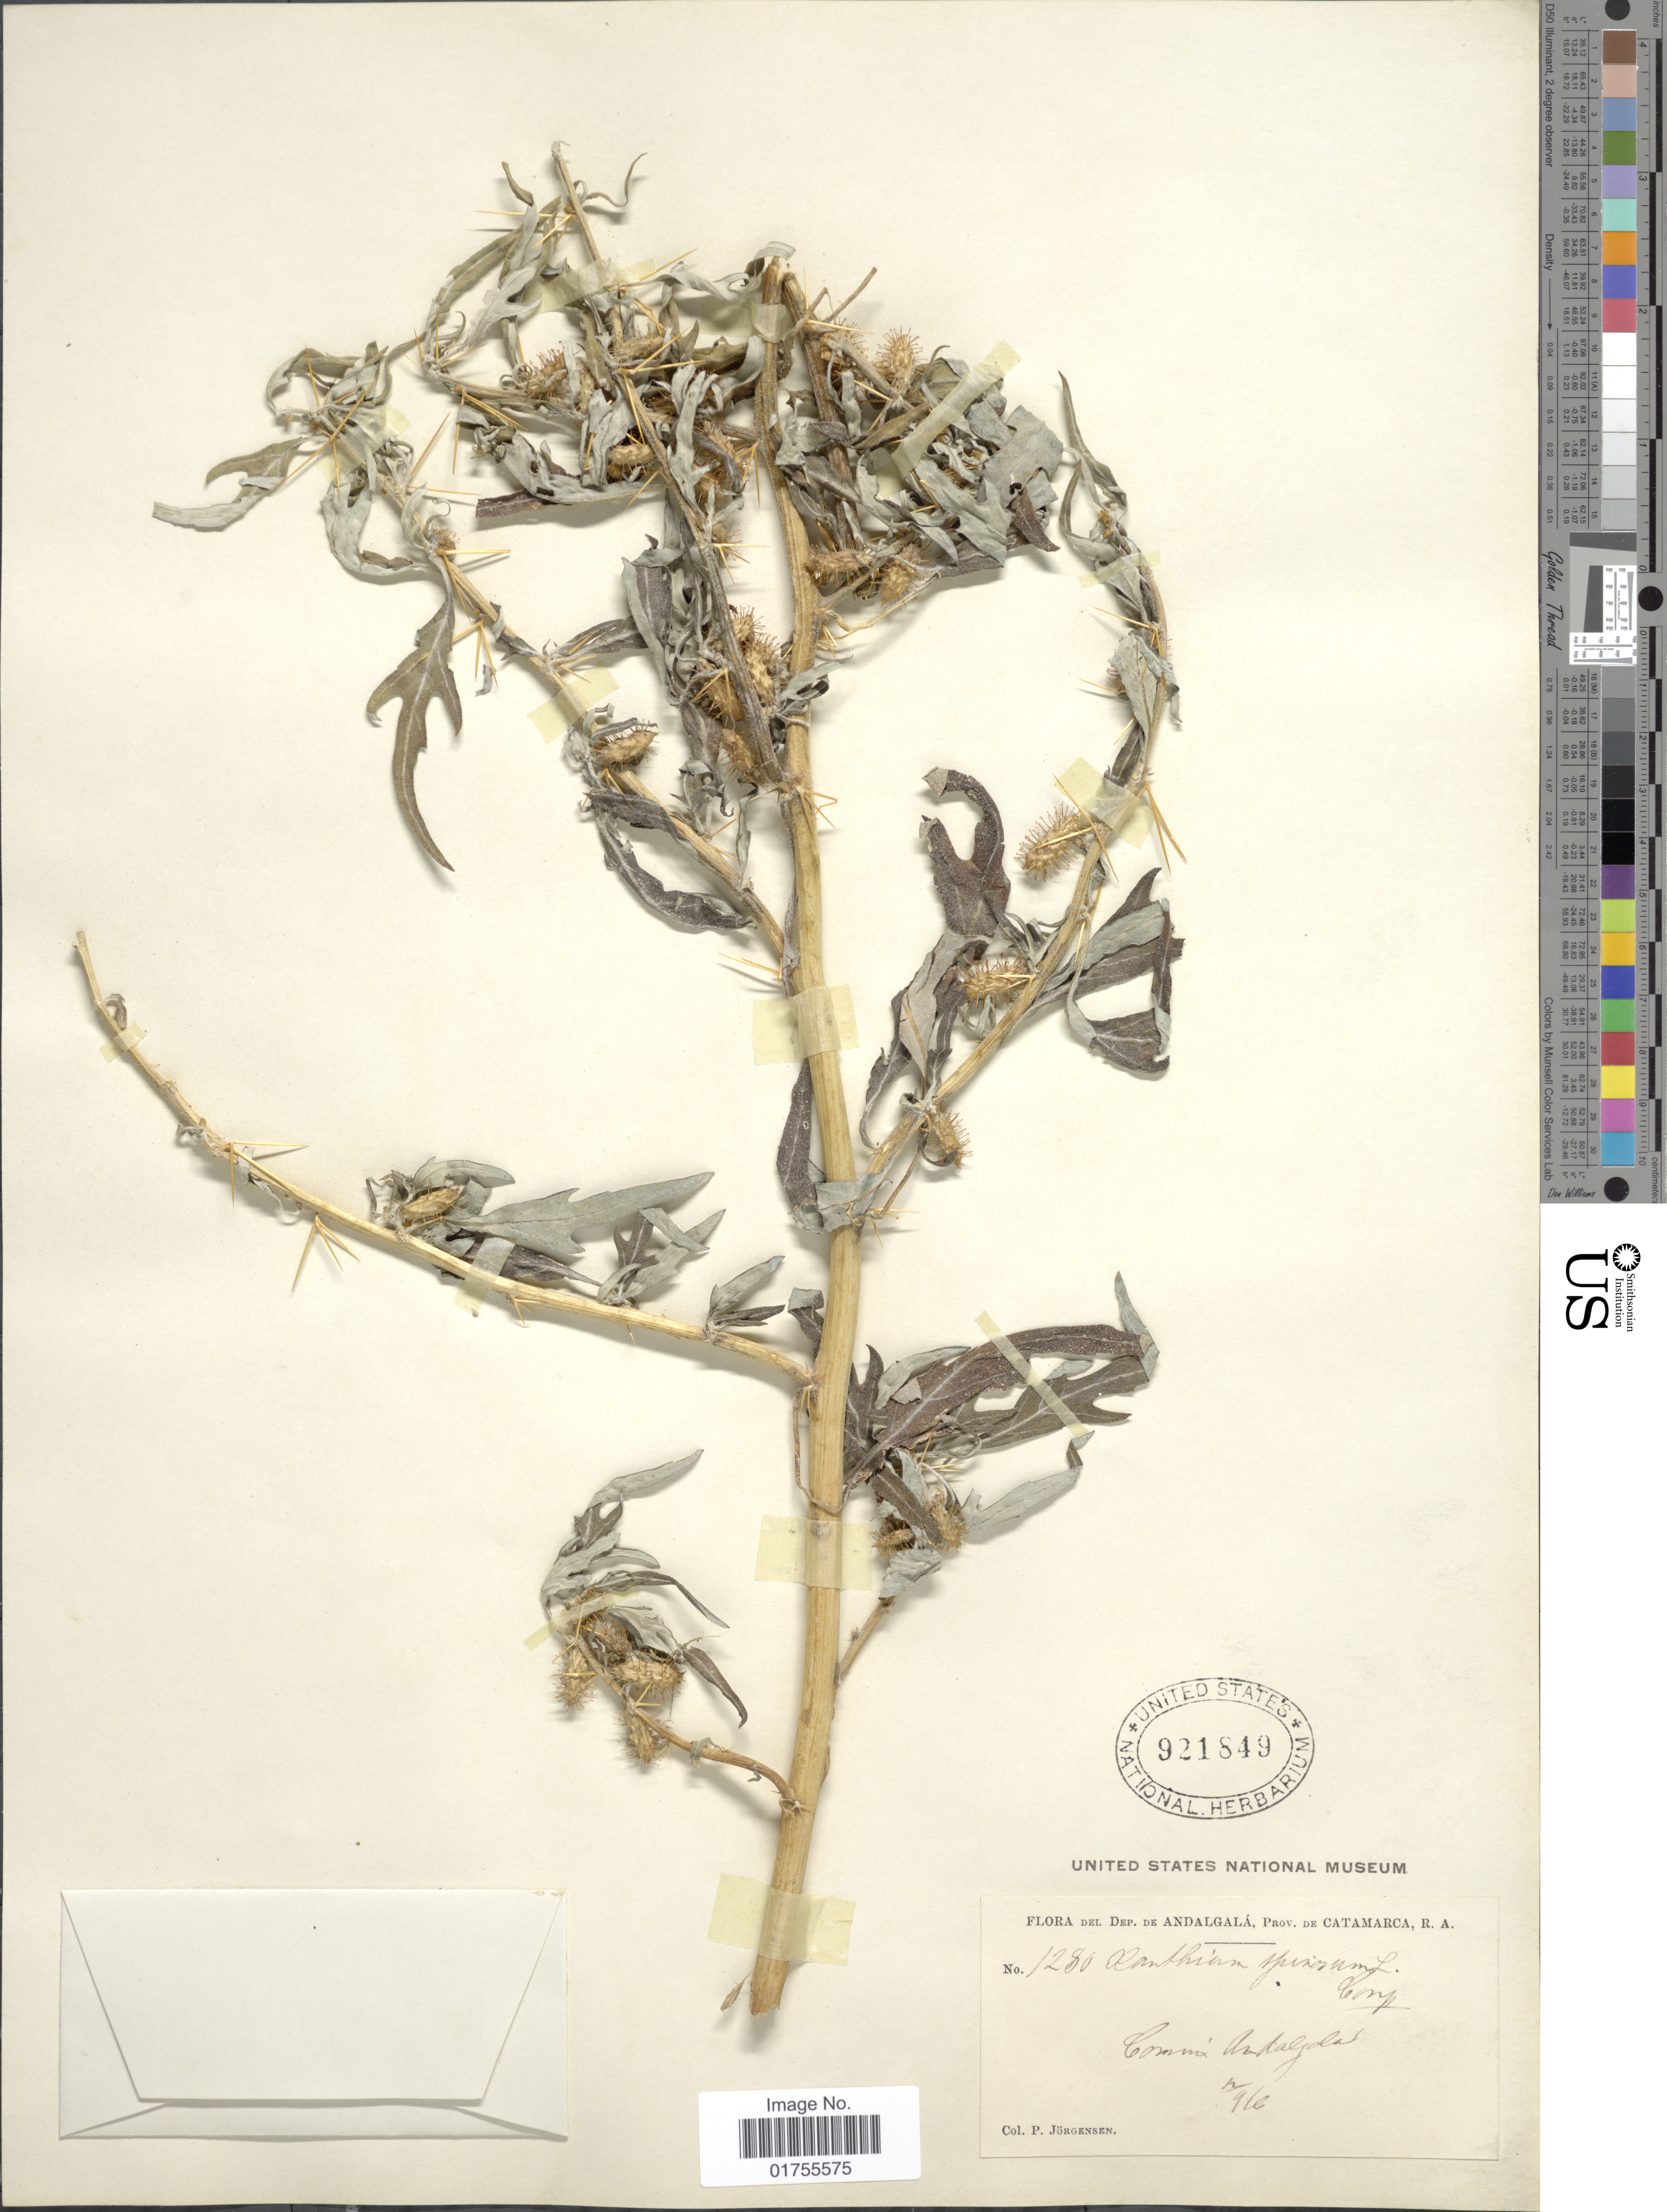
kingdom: Plantae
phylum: Tracheophyta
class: Magnoliopsida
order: Asterales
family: Asteraceae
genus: Xanthium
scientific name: Xanthium spinosum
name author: L.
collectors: P. Jörgensen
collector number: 1280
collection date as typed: Transcribed d/m/y: 12/9/06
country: Argentina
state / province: Catamarca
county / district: Andalgalá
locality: Andalgalá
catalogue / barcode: US 921849